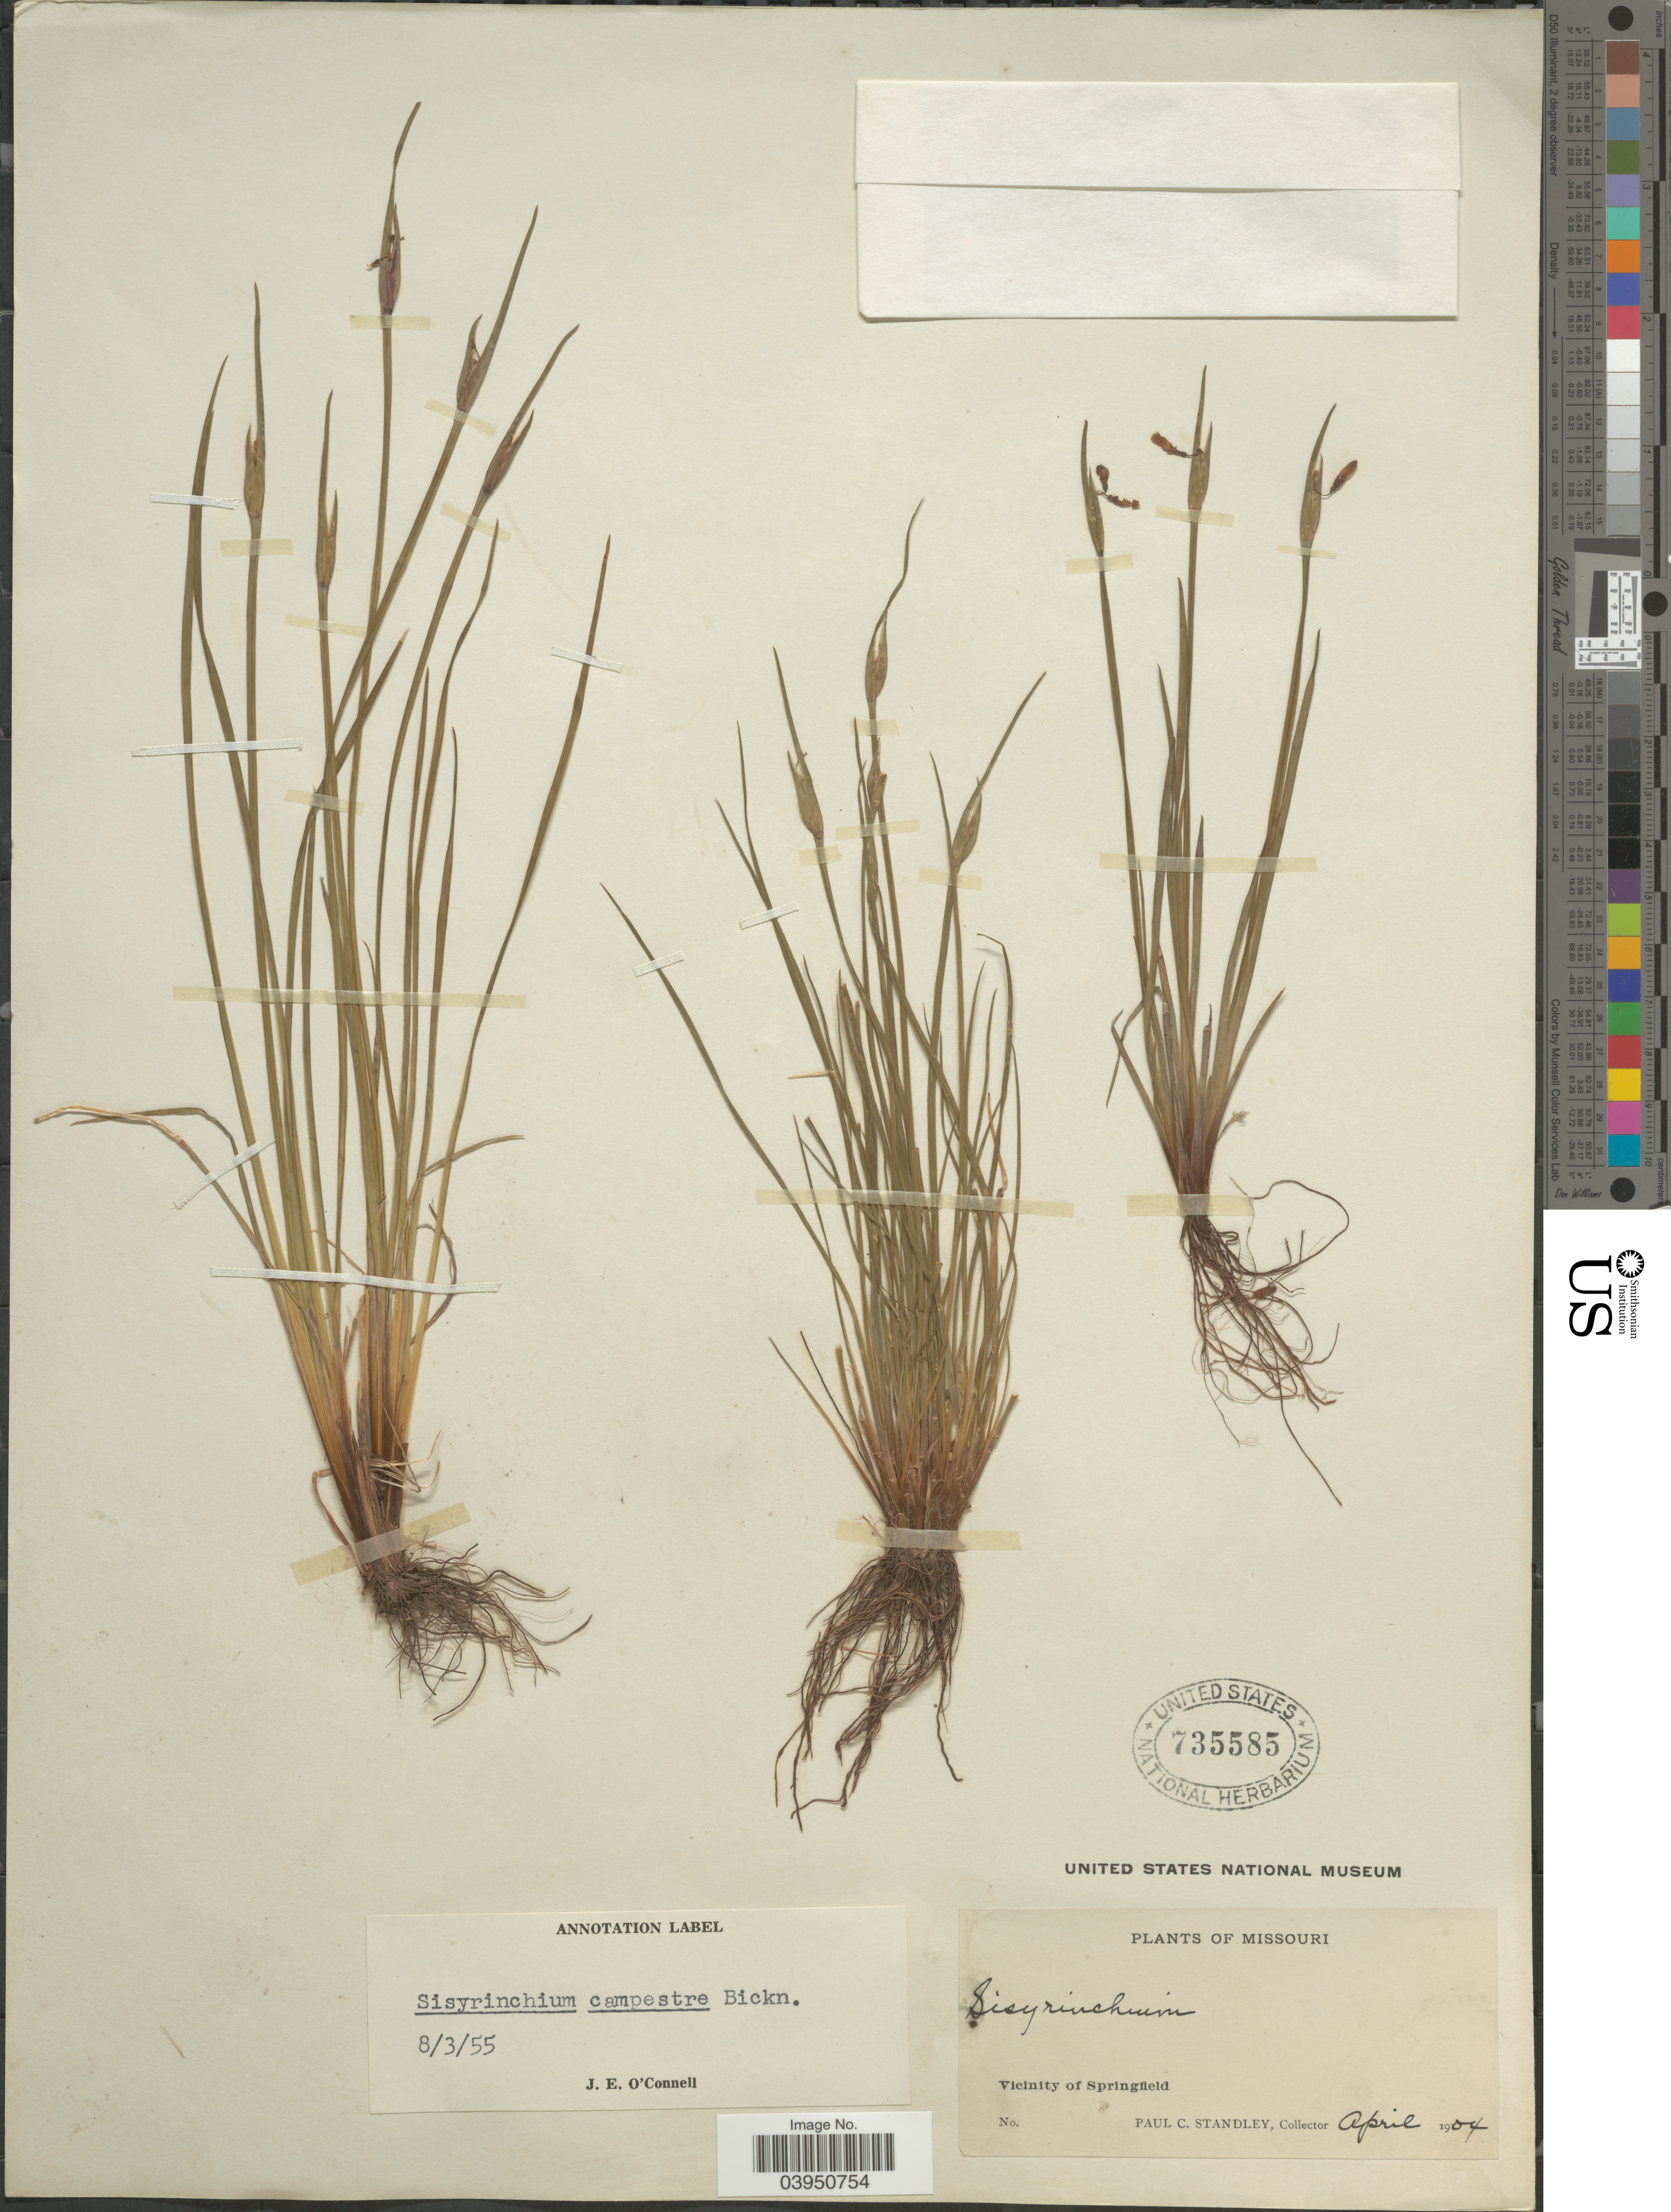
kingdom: Plantae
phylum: Tracheophyta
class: Liliopsida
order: Asparagales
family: Iridaceae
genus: Sisyrinchium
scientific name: Sisyrinchium campestre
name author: E.P. Bicknell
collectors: P. C. Standley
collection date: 1904-04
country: United States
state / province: Missouri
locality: Vicinity of Springfield.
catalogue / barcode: US 735585